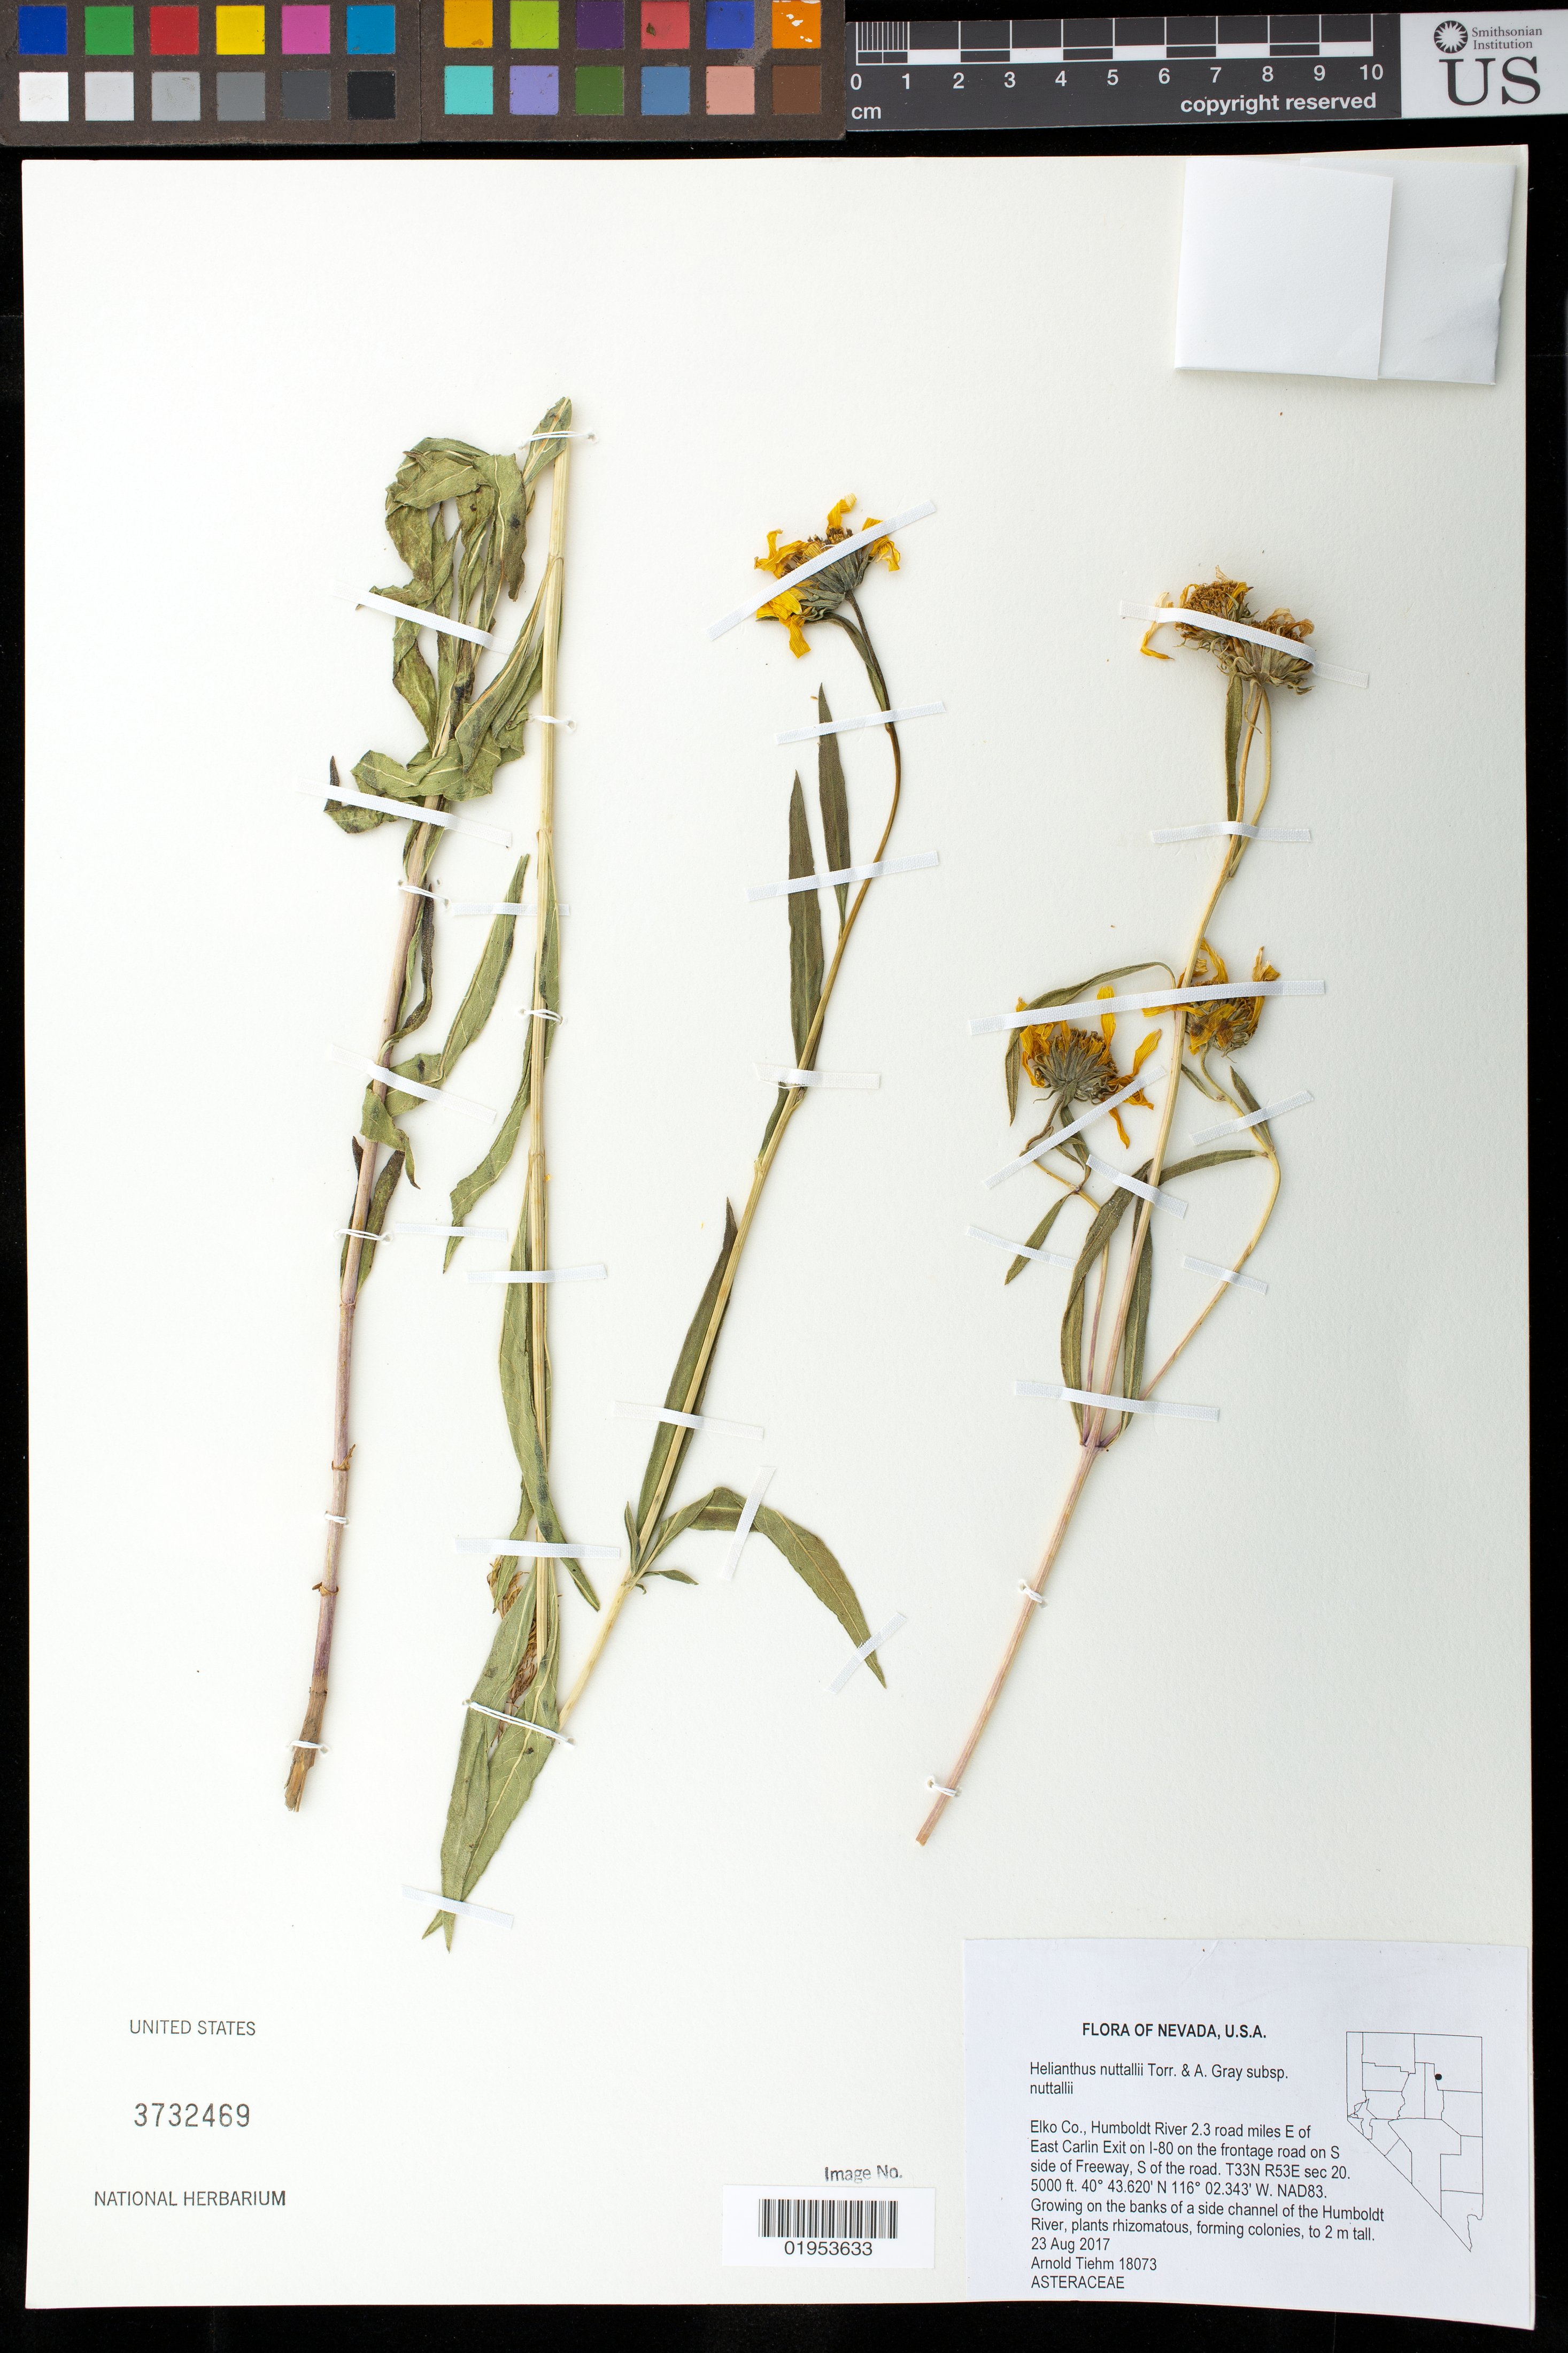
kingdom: Plantae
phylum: Tracheophyta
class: Magnoliopsida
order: Asterales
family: Asteraceae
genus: Helianthus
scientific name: Helianthus nuttallii subsp. nuttallii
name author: Torr. & A. Gray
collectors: A. Tiehm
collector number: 18073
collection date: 2017-08-23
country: United States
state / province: Nevada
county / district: Elko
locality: Humboldt River 2.3 road miles E of East Carlin Exit on I-80 on the frontage road on S side of freeway, S side of road.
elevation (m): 1524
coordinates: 40 43.620 N, 116 02.343 W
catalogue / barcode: US 3732469